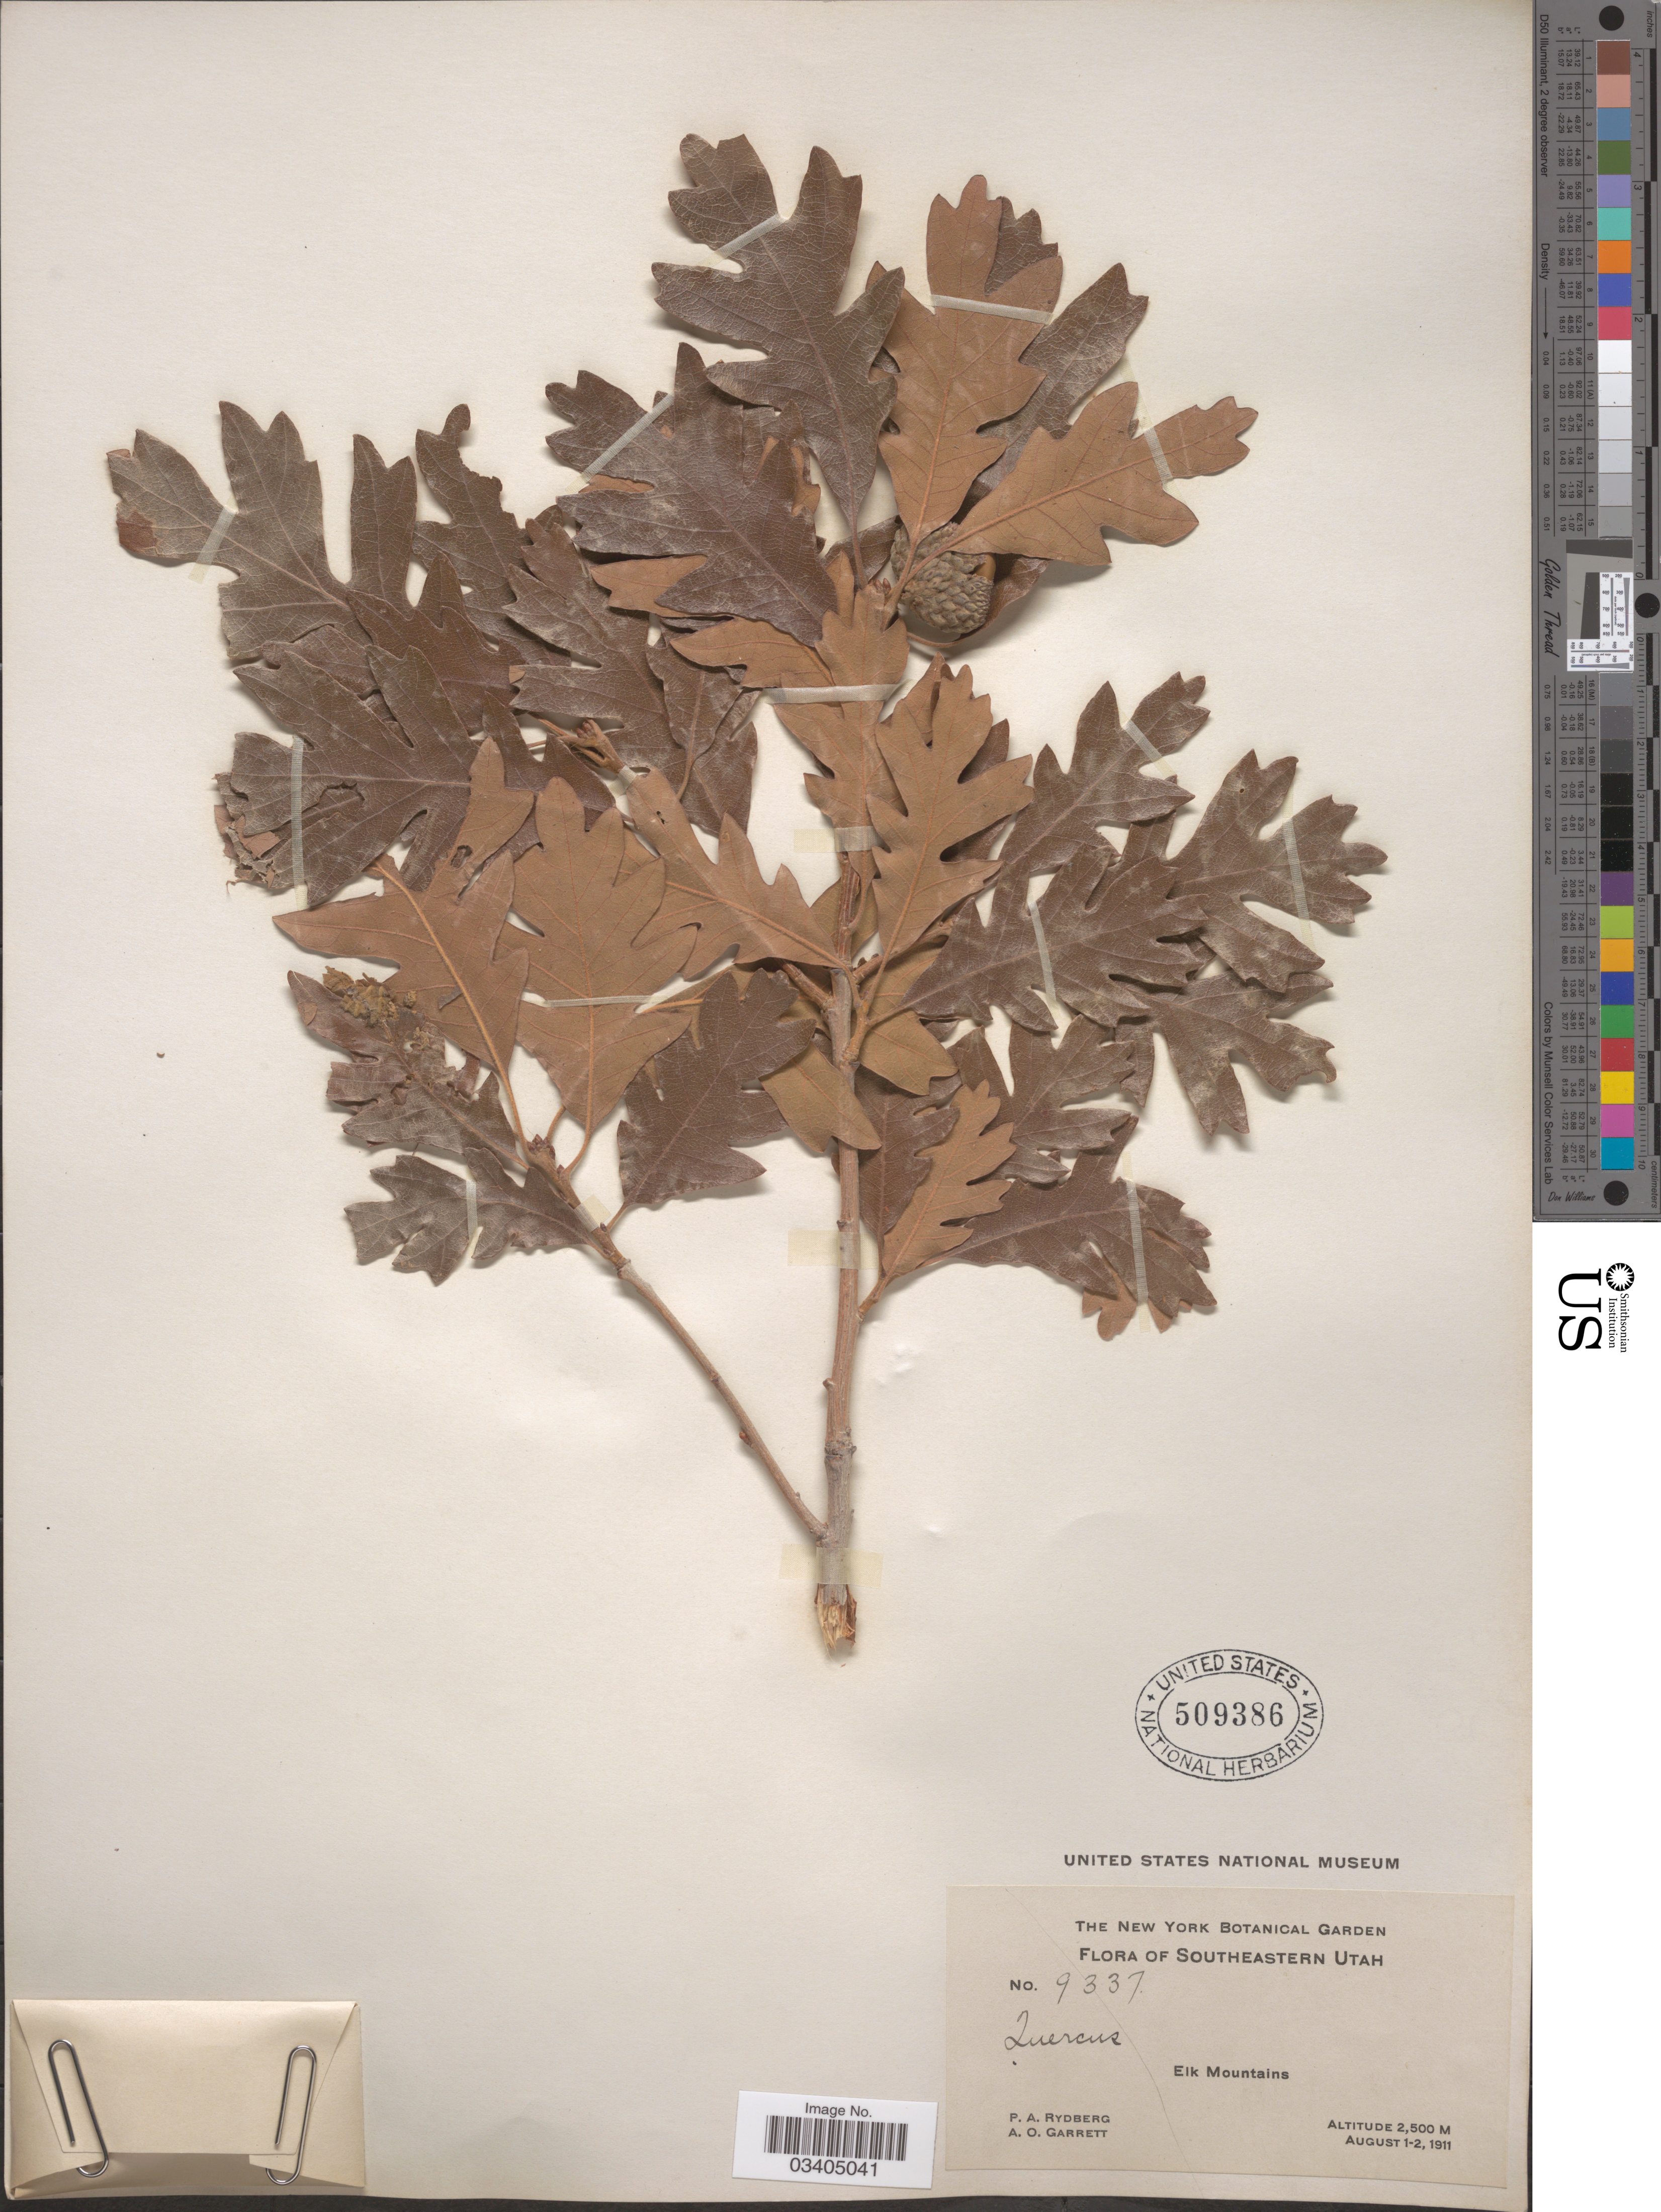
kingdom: Plantae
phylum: Tracheophyta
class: Magnoliopsida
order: Fagales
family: Fagaceae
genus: Quercus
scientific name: Quercus gambelii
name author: Nutt.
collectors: P. A. Rydberg & A. O. Garrett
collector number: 9337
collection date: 1911-08-01/1911-08-02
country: United States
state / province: Utah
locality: Southeastern Utah. Elk Mountains.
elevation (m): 2500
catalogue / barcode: US 509386